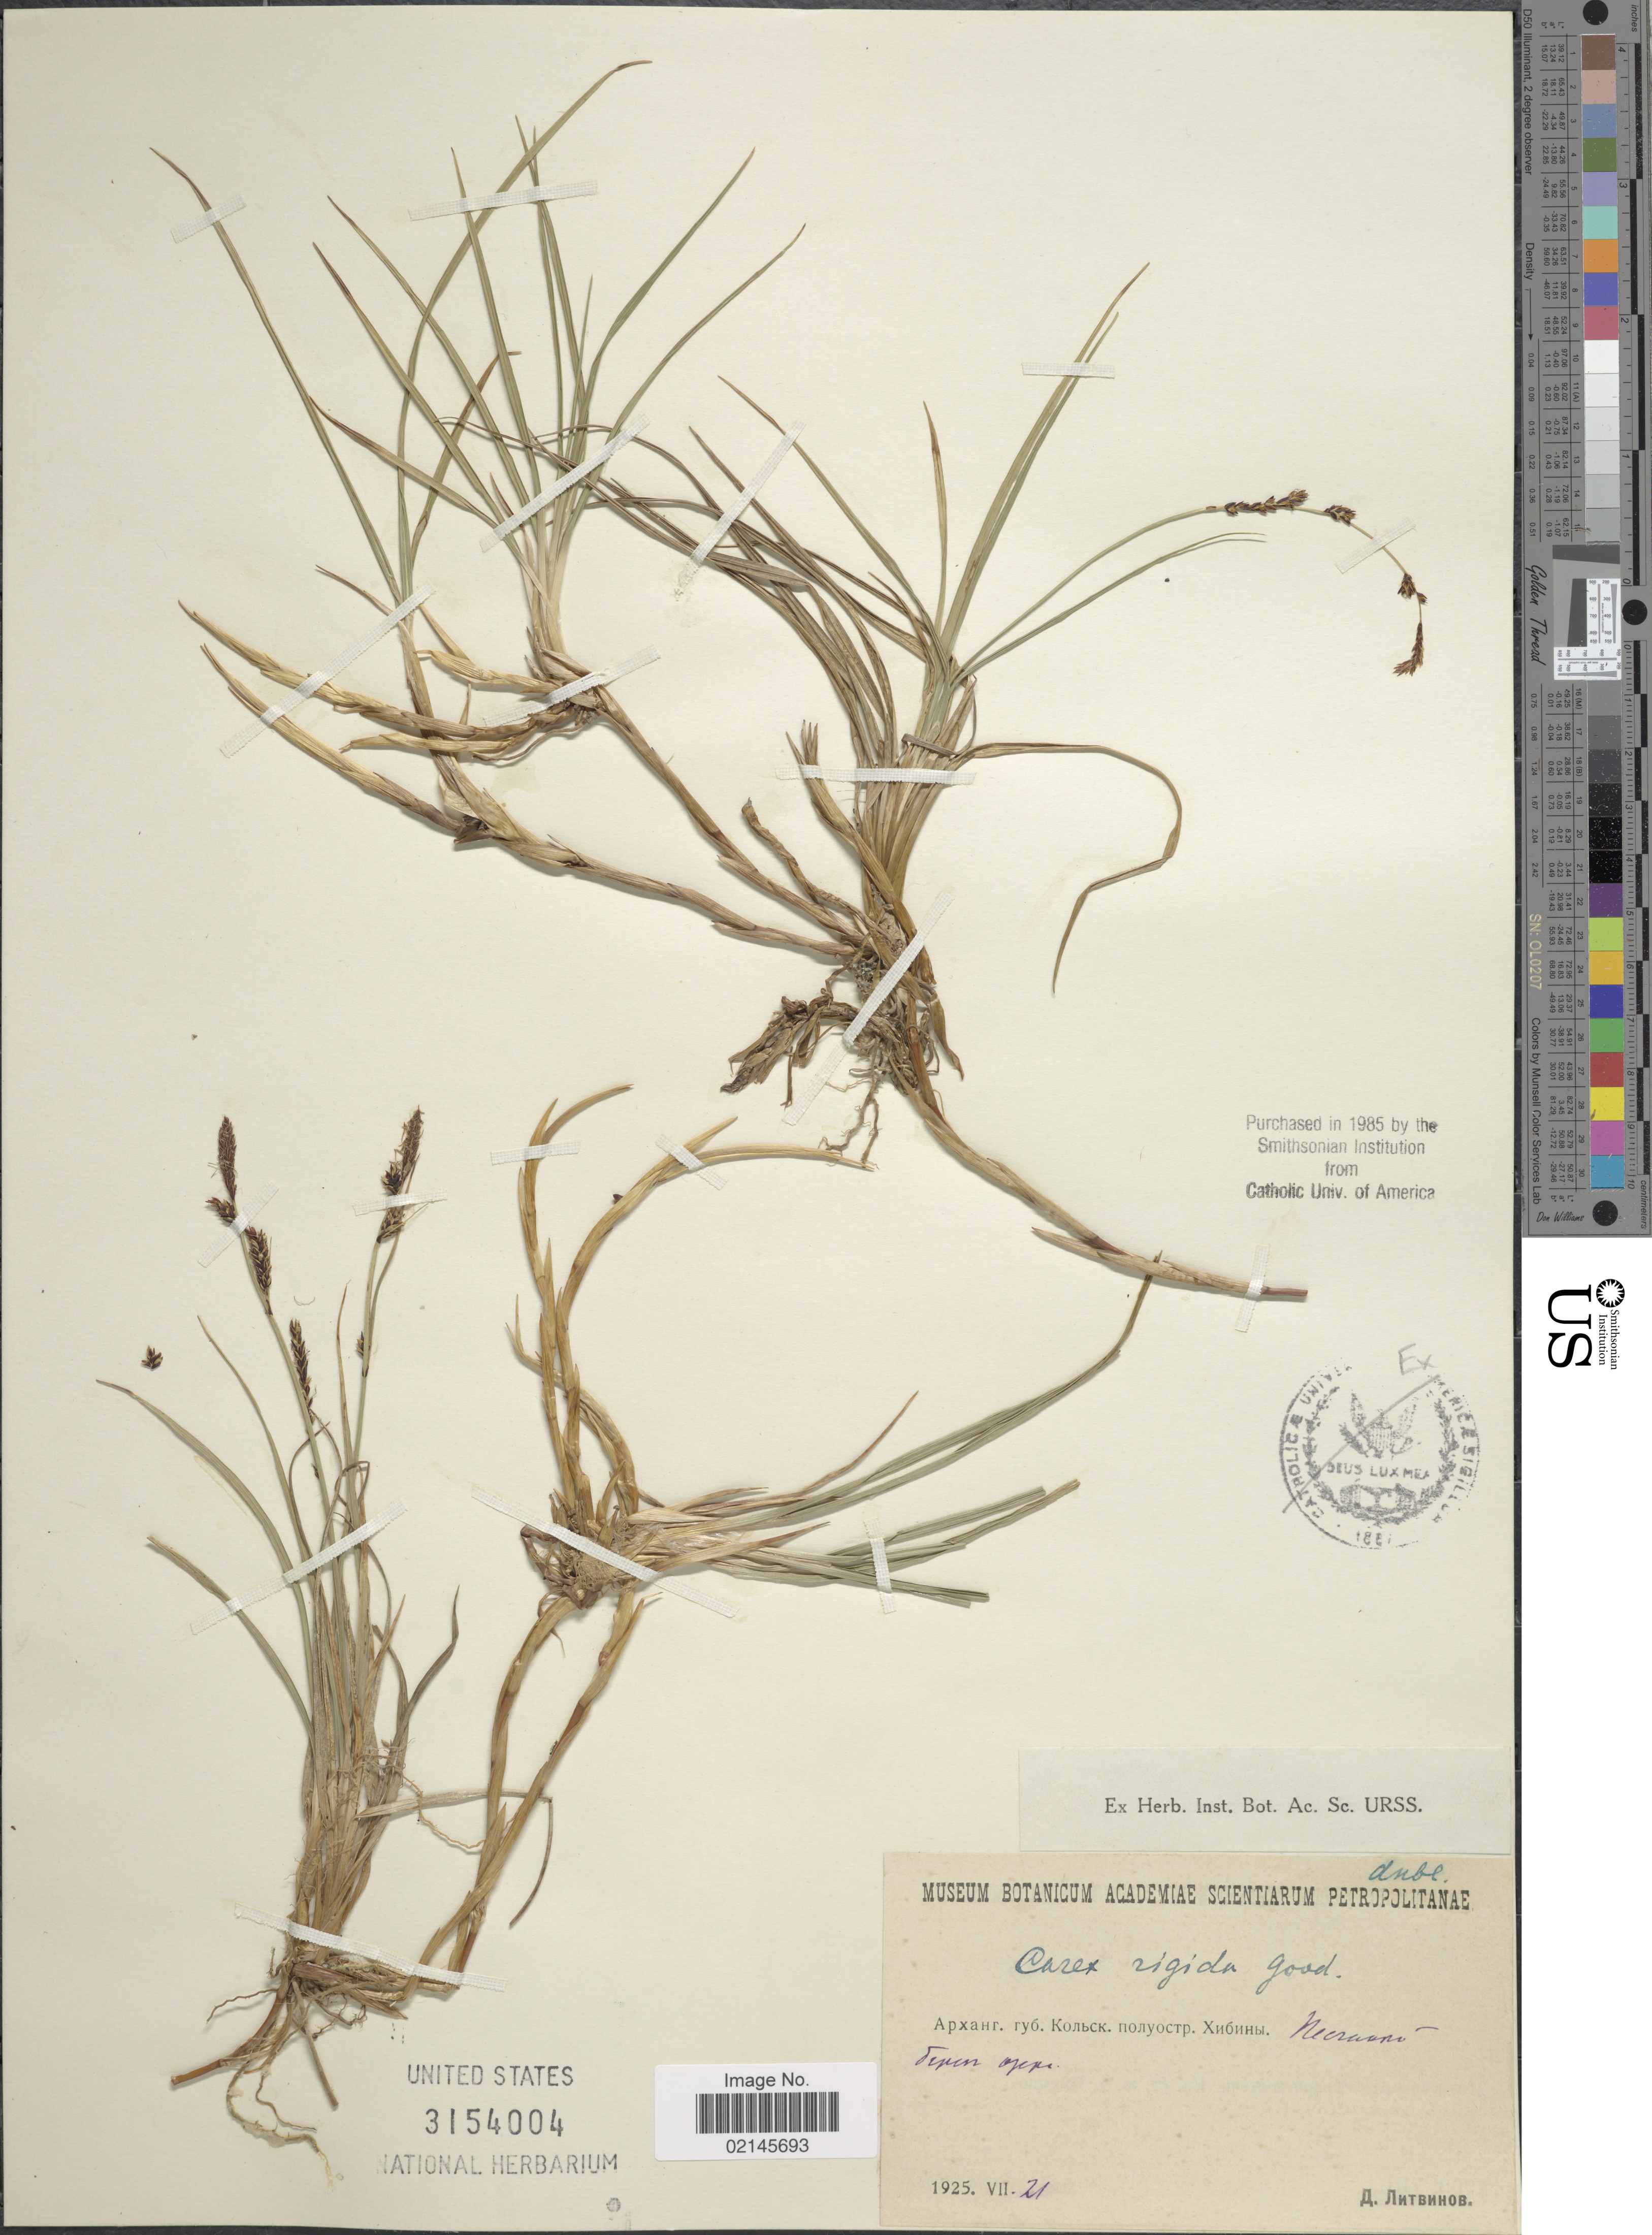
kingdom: Plantae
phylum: Tracheophyta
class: Liliopsida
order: Poales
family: Cyperaceae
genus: Carex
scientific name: Carex sp.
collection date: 1925-07-21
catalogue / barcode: US 3154004